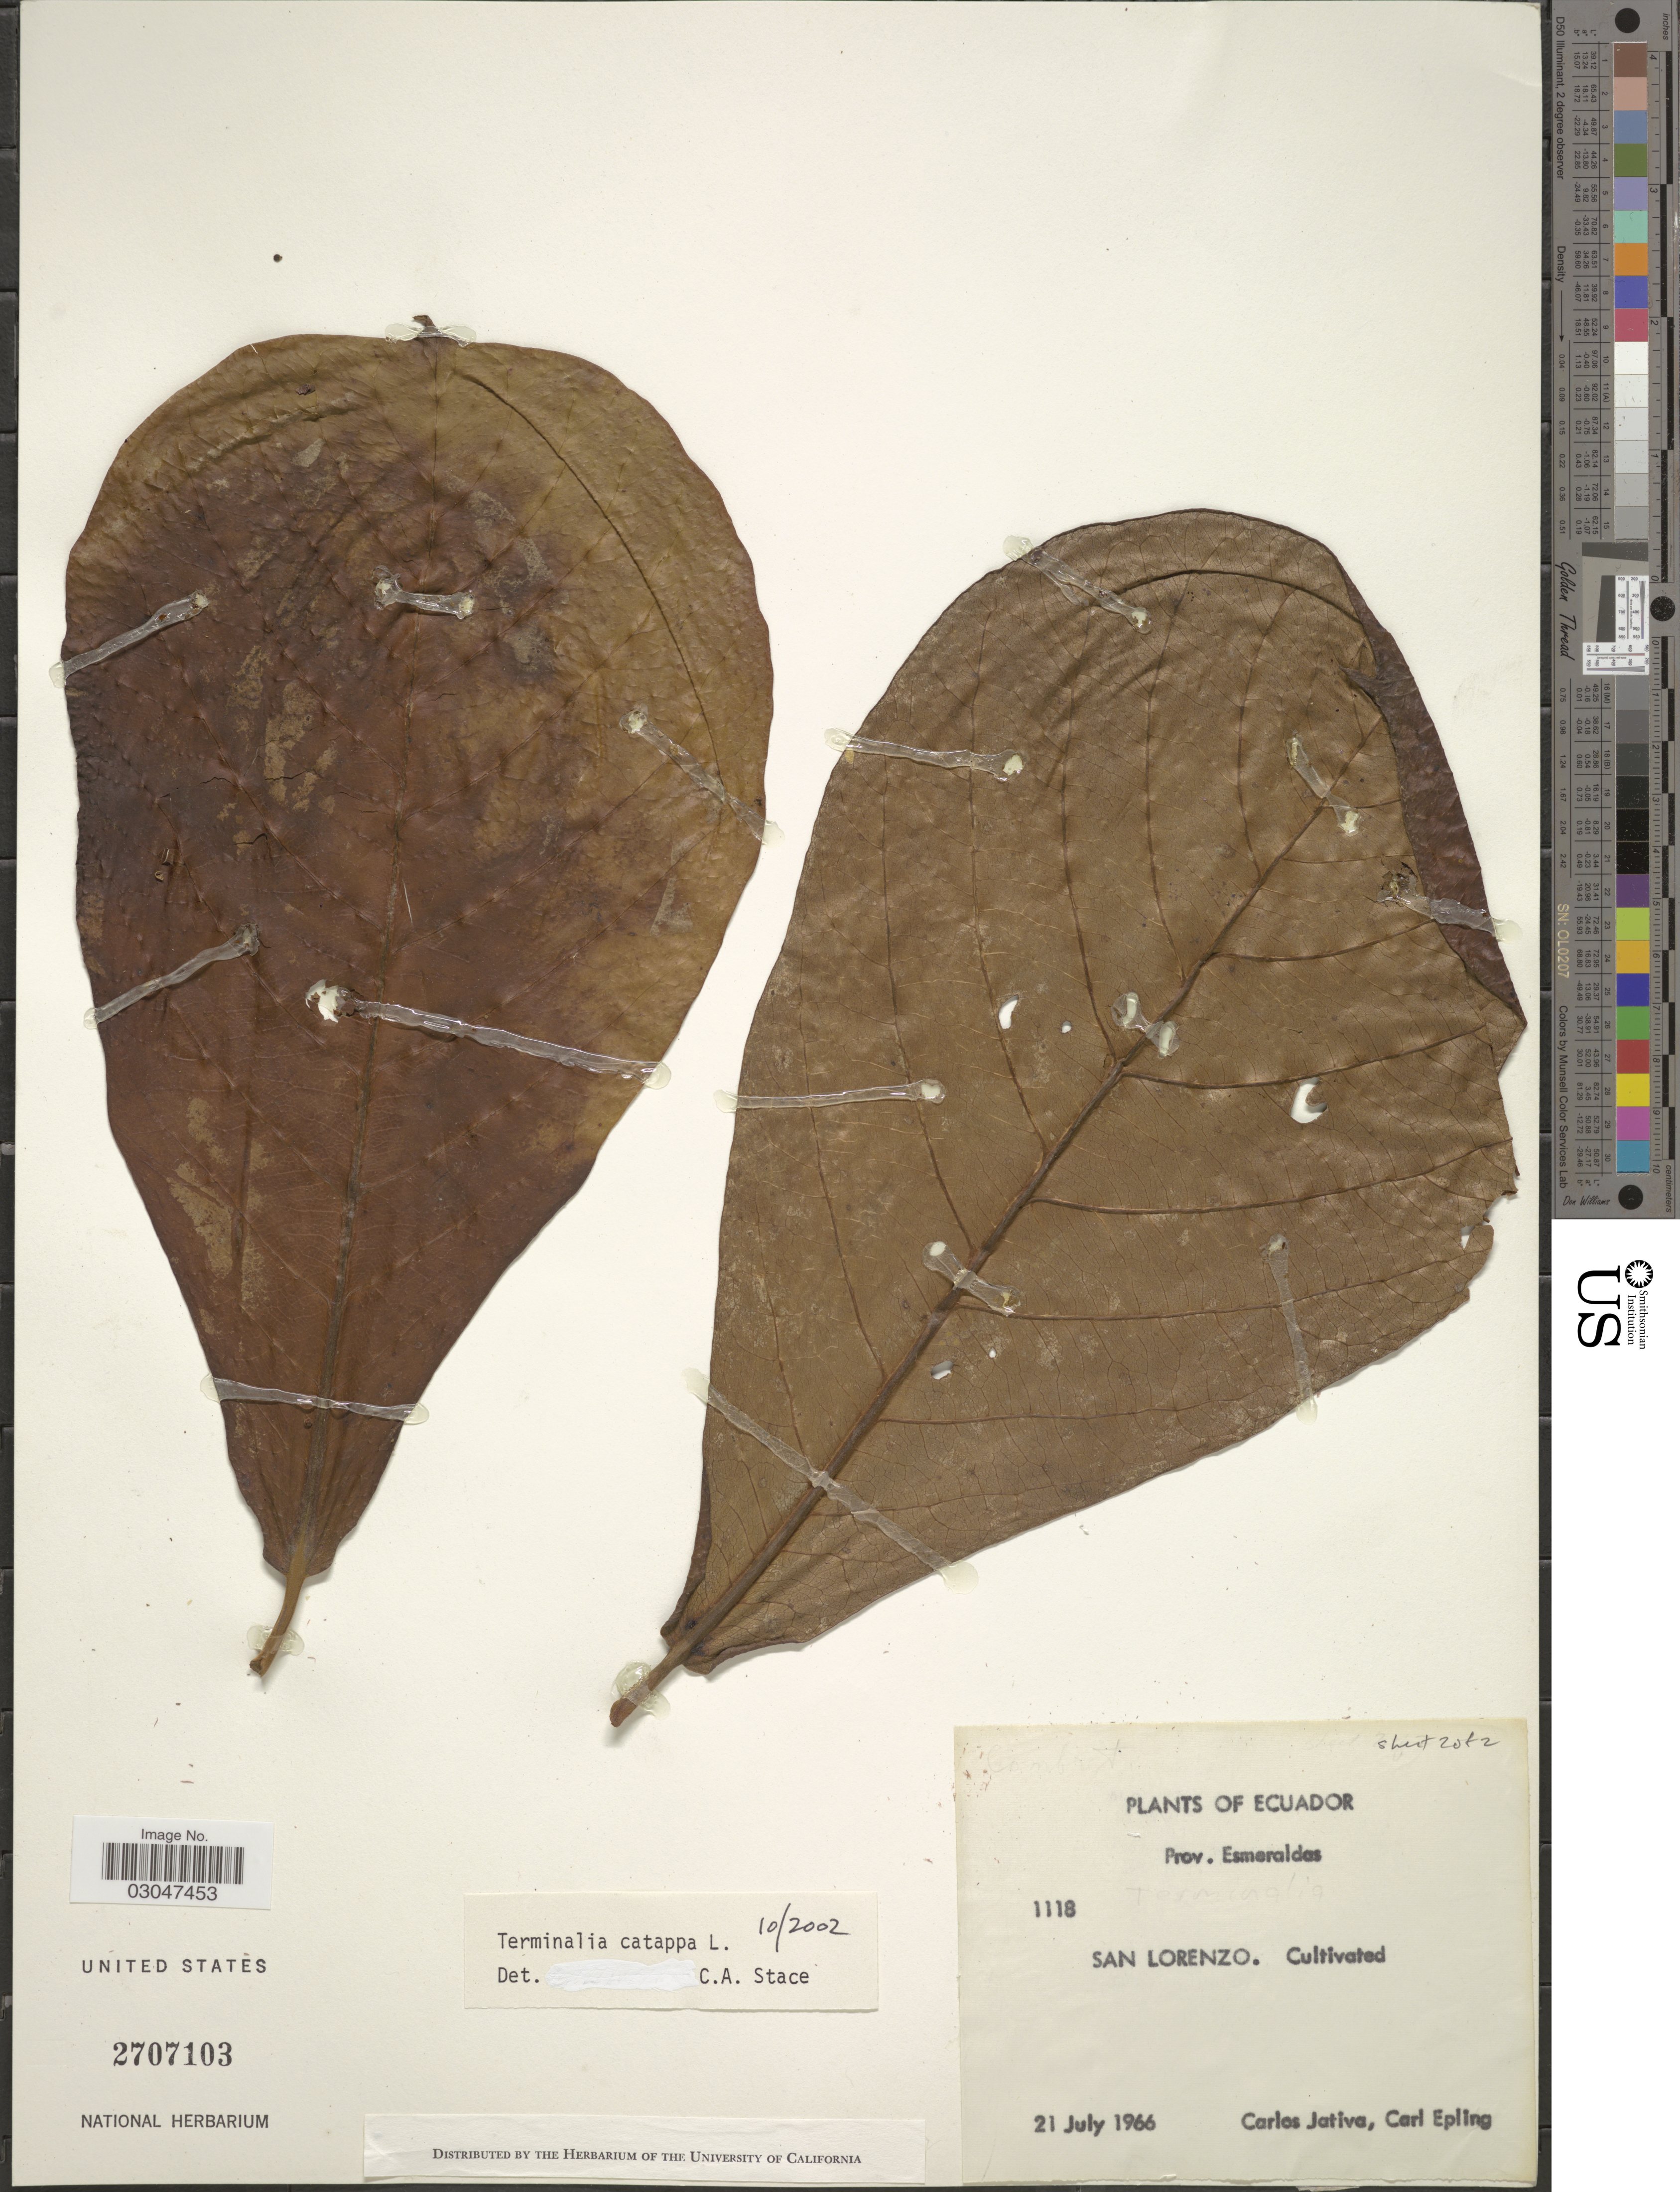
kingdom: Plantae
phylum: Tracheophyta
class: Magnoliopsida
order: Myrtales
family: Combretaceae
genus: Terminalia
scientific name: Terminalia catappa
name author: L.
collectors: C. D. Játiva & C. C. Epling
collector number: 1118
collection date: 1966-07-21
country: Ecuador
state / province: Esmeraldas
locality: San Lorenzo.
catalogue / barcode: US 2707103